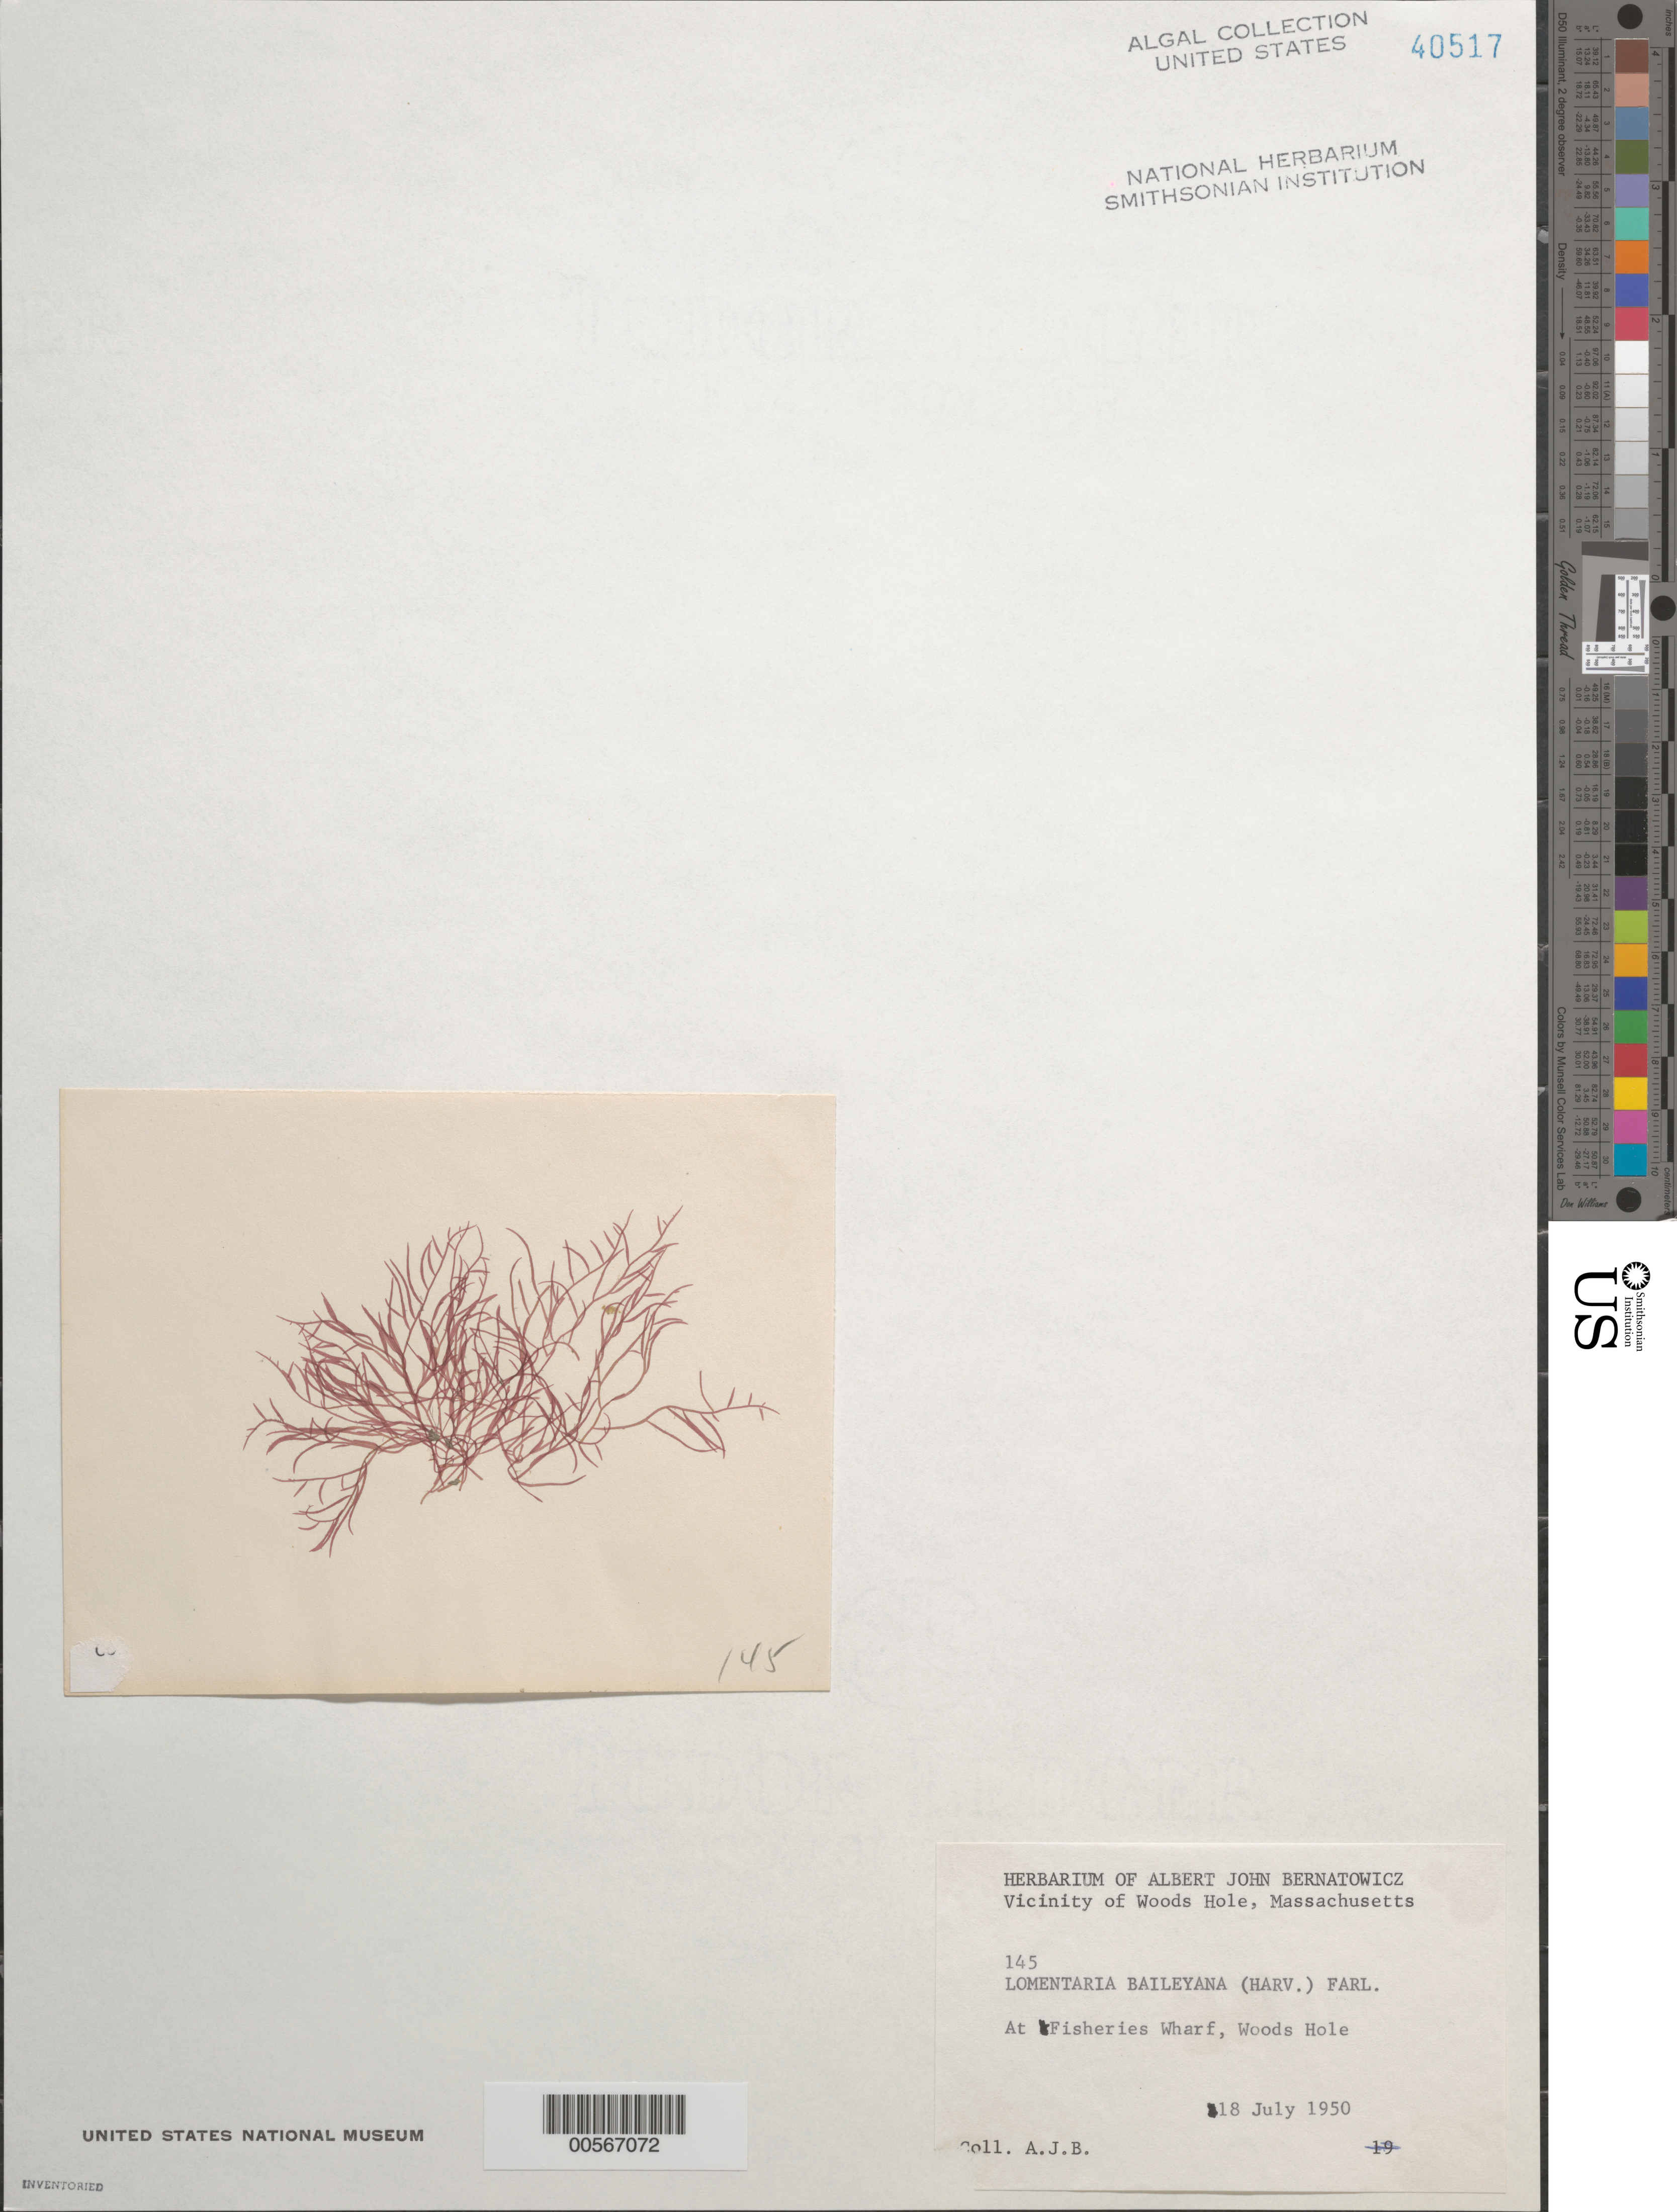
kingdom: Plantae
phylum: Rhodophyta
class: Florideophyceae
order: Rhodymeniales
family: Lomentariaceae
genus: Hooperia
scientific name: Hooperia divaricata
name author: (Durant) M.J. Wynne et al.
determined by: Algae name updating Project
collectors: A. Bernatowicz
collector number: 145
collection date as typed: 18 Jul 1950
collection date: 1950-07-18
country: United States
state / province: Massachusetts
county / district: Barnstable County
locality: Woods Hole, Fisheries wharf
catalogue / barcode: US 40517